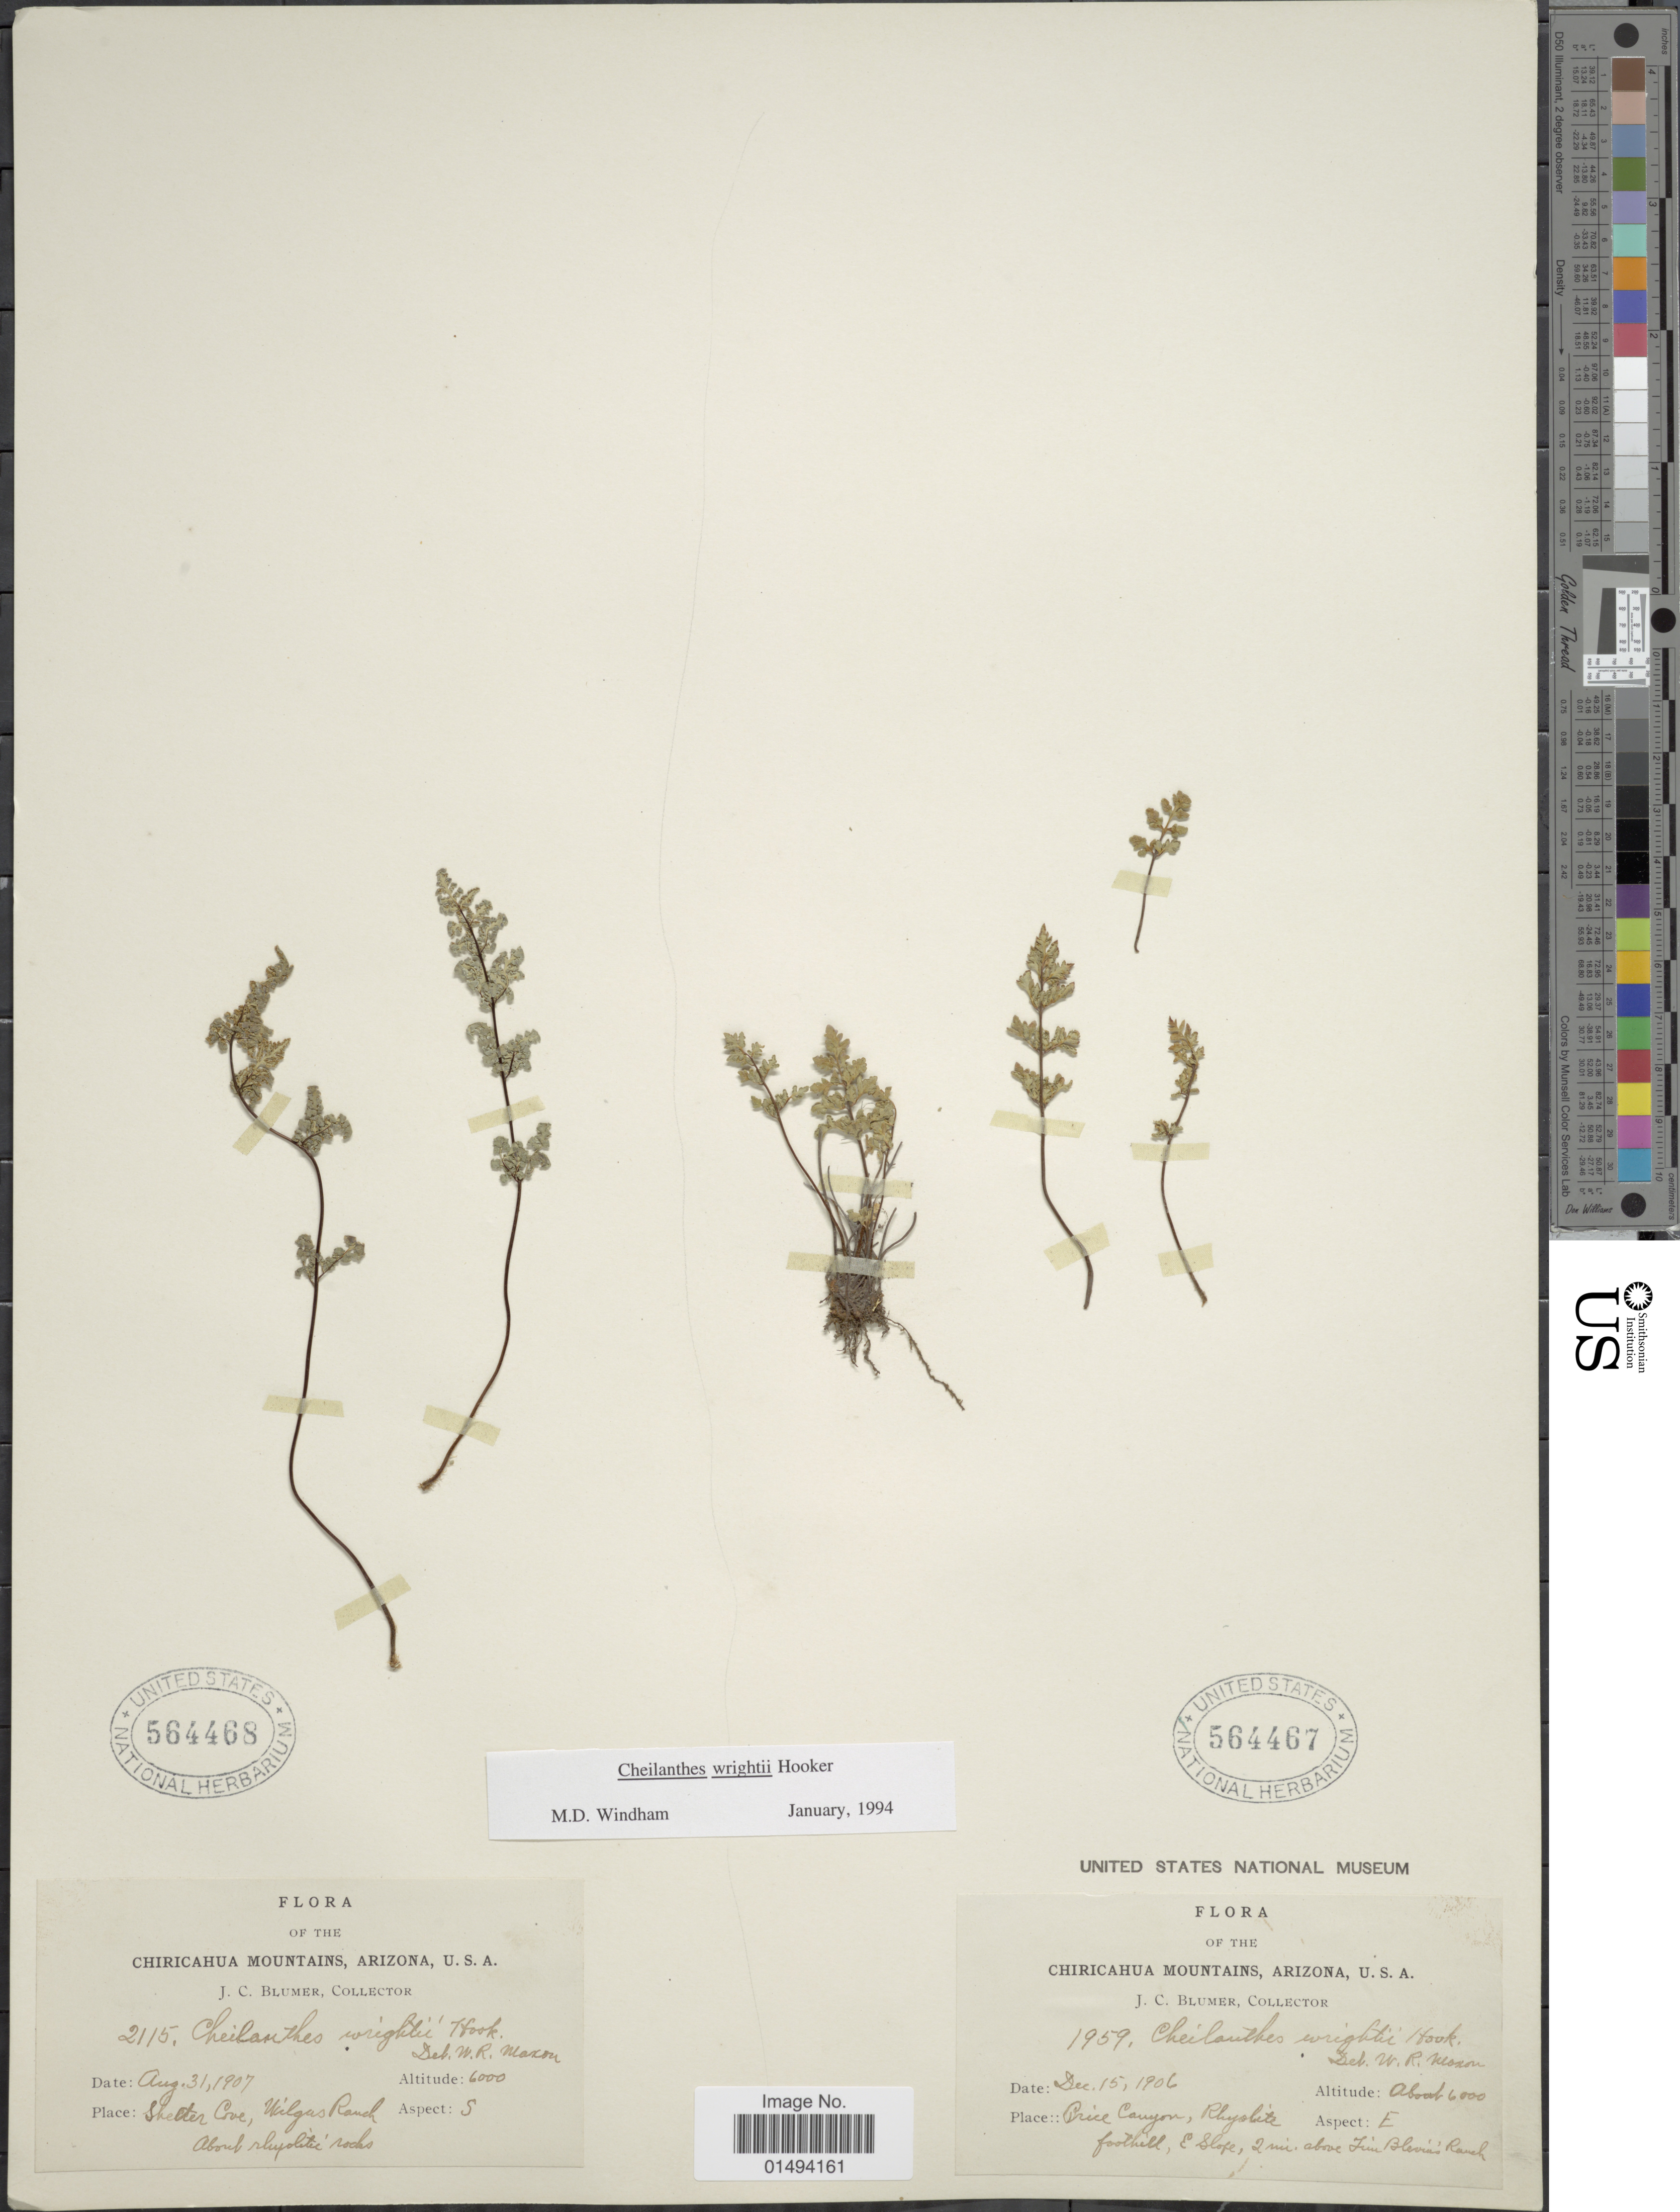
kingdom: Plantae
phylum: Tracheophyta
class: Polypodiopsida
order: Polypodiales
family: Pteridaceae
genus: Myriopteris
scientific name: Myriopteris wrightii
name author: (Hook.) Grusz & Windham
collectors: J. C. Blumer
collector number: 2115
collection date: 1907-08-31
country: United States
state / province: Arizona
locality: Arizona, Shelter Cave, Wilgas Ranch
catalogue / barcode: US 564468